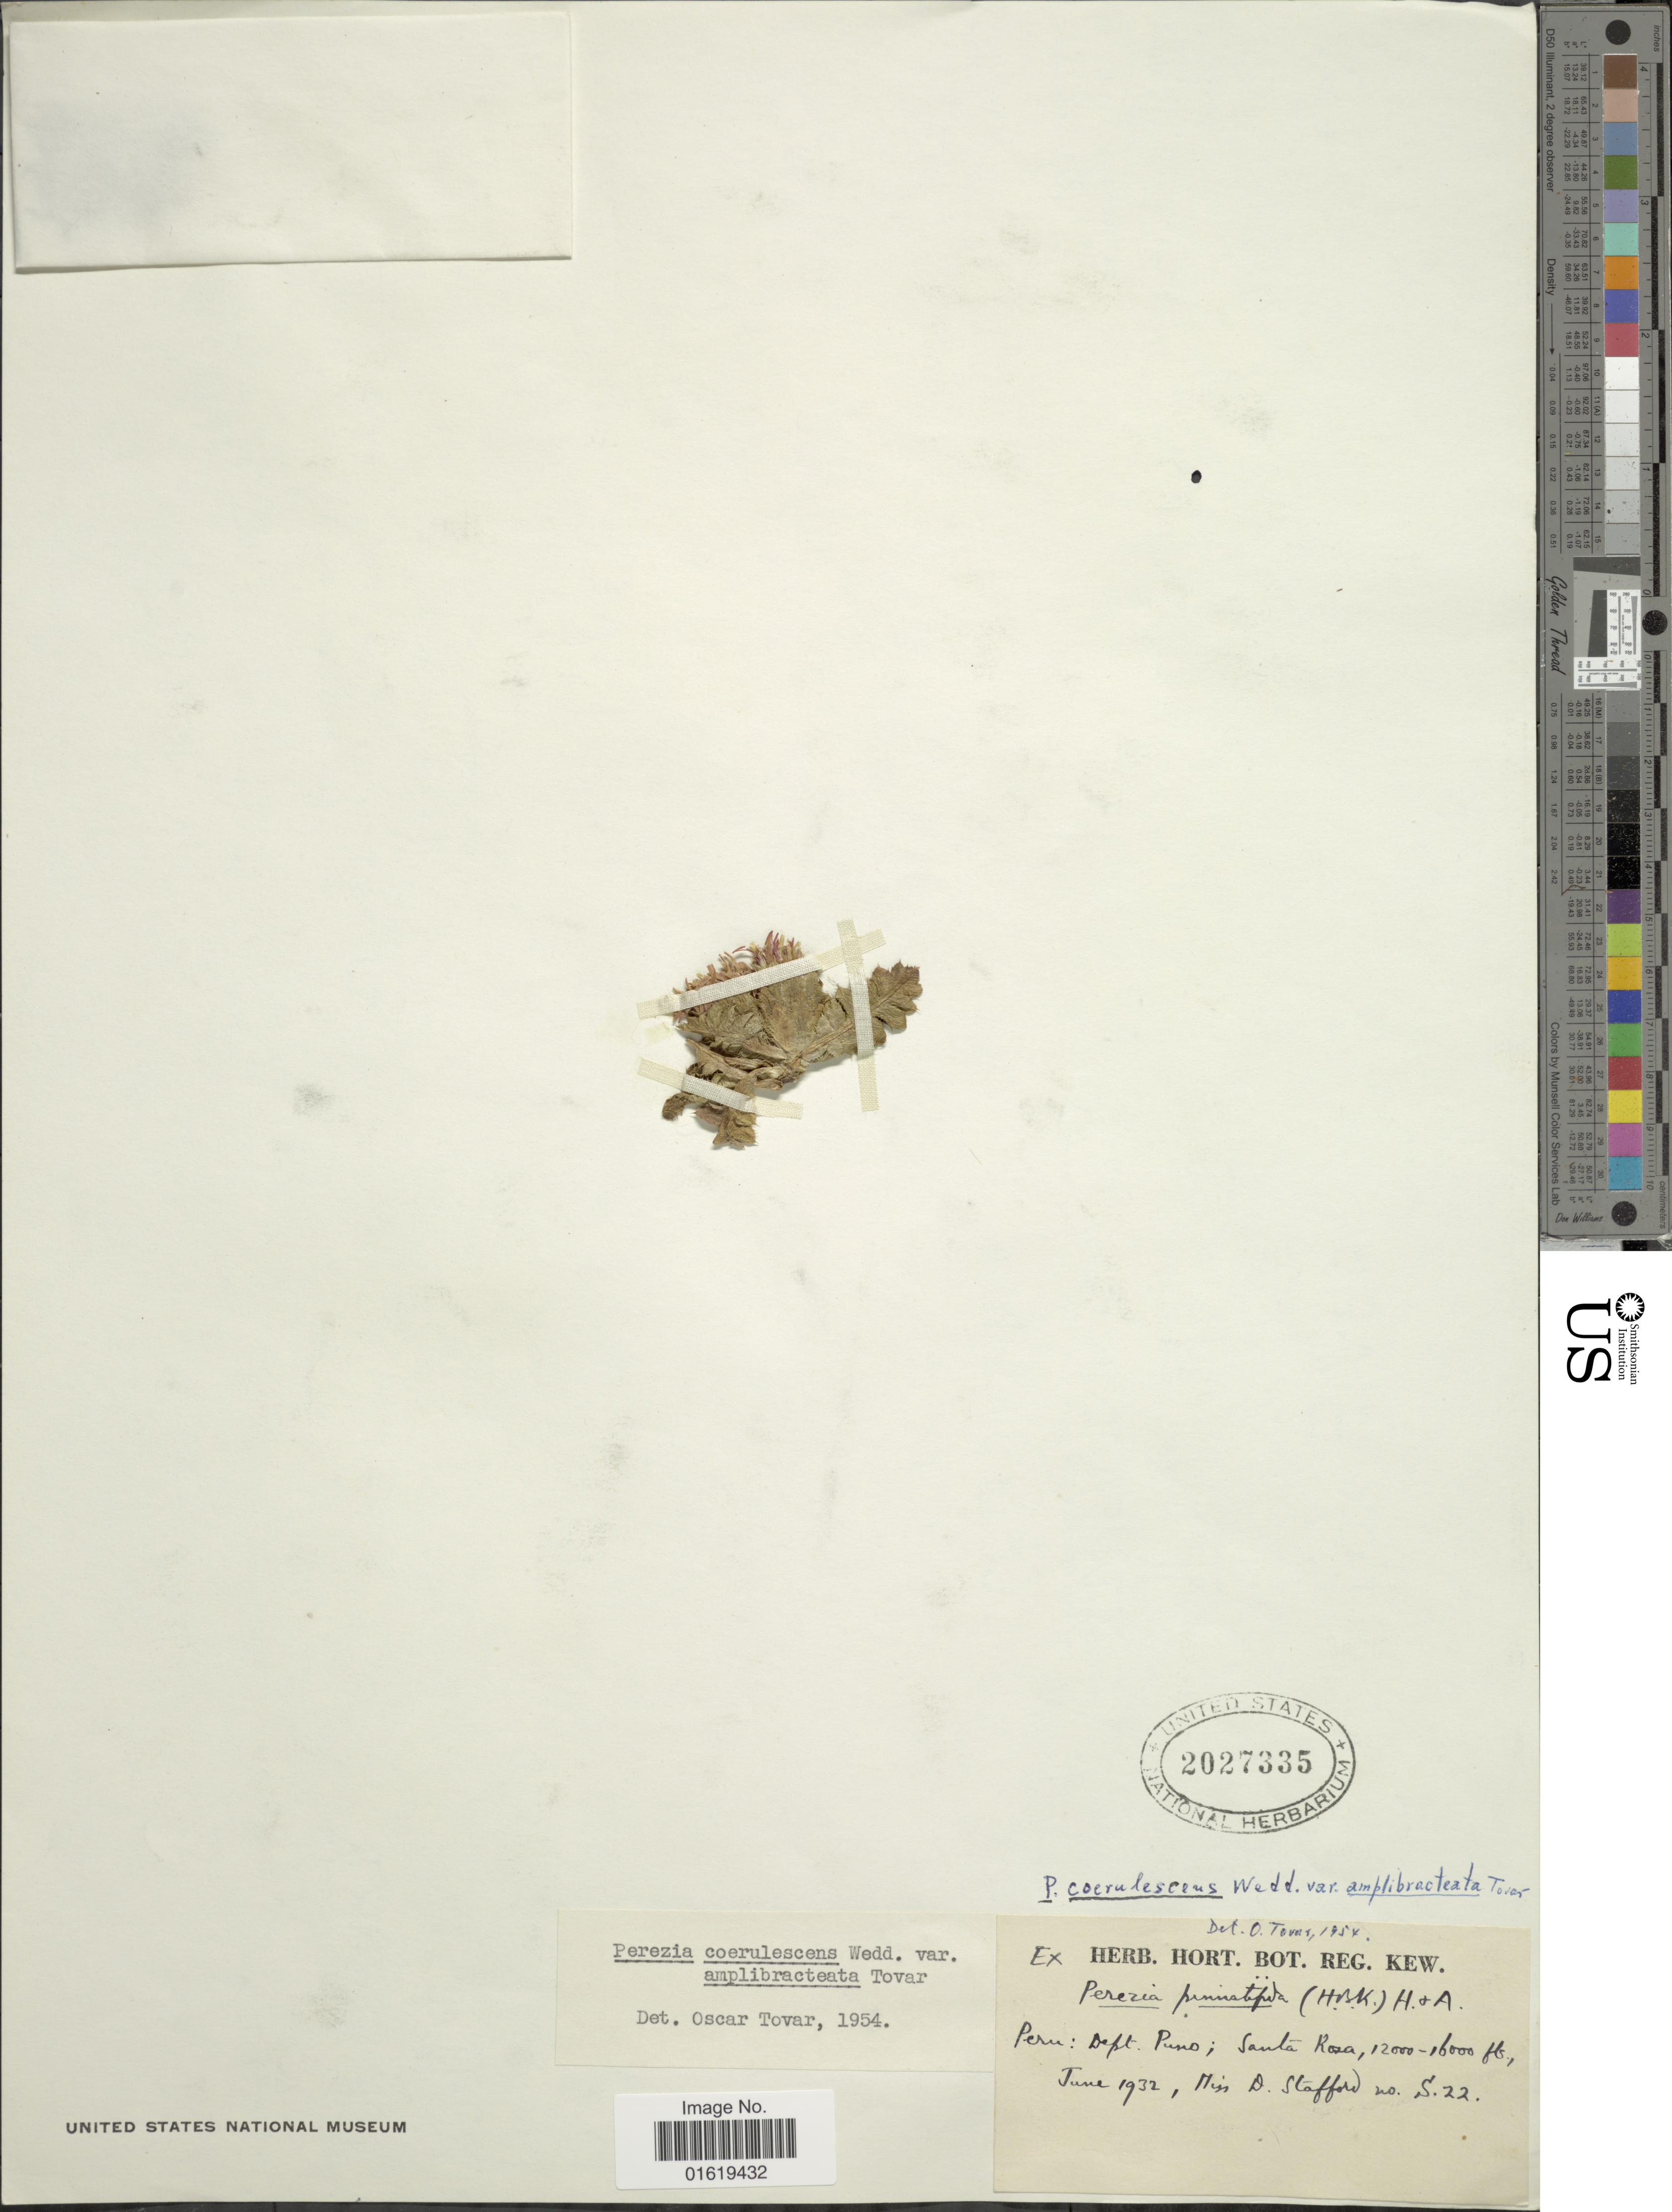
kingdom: Plantae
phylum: Tracheophyta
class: Magnoliopsida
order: Asterales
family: Asteraceae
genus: Perezia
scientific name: Perezia coerulescens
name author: Wedd.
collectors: D. Stafford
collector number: S.22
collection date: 1932-06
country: Peru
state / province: Puno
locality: Peru: Dept. Puno; Santa Rosa.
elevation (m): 3658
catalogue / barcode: US 2027335